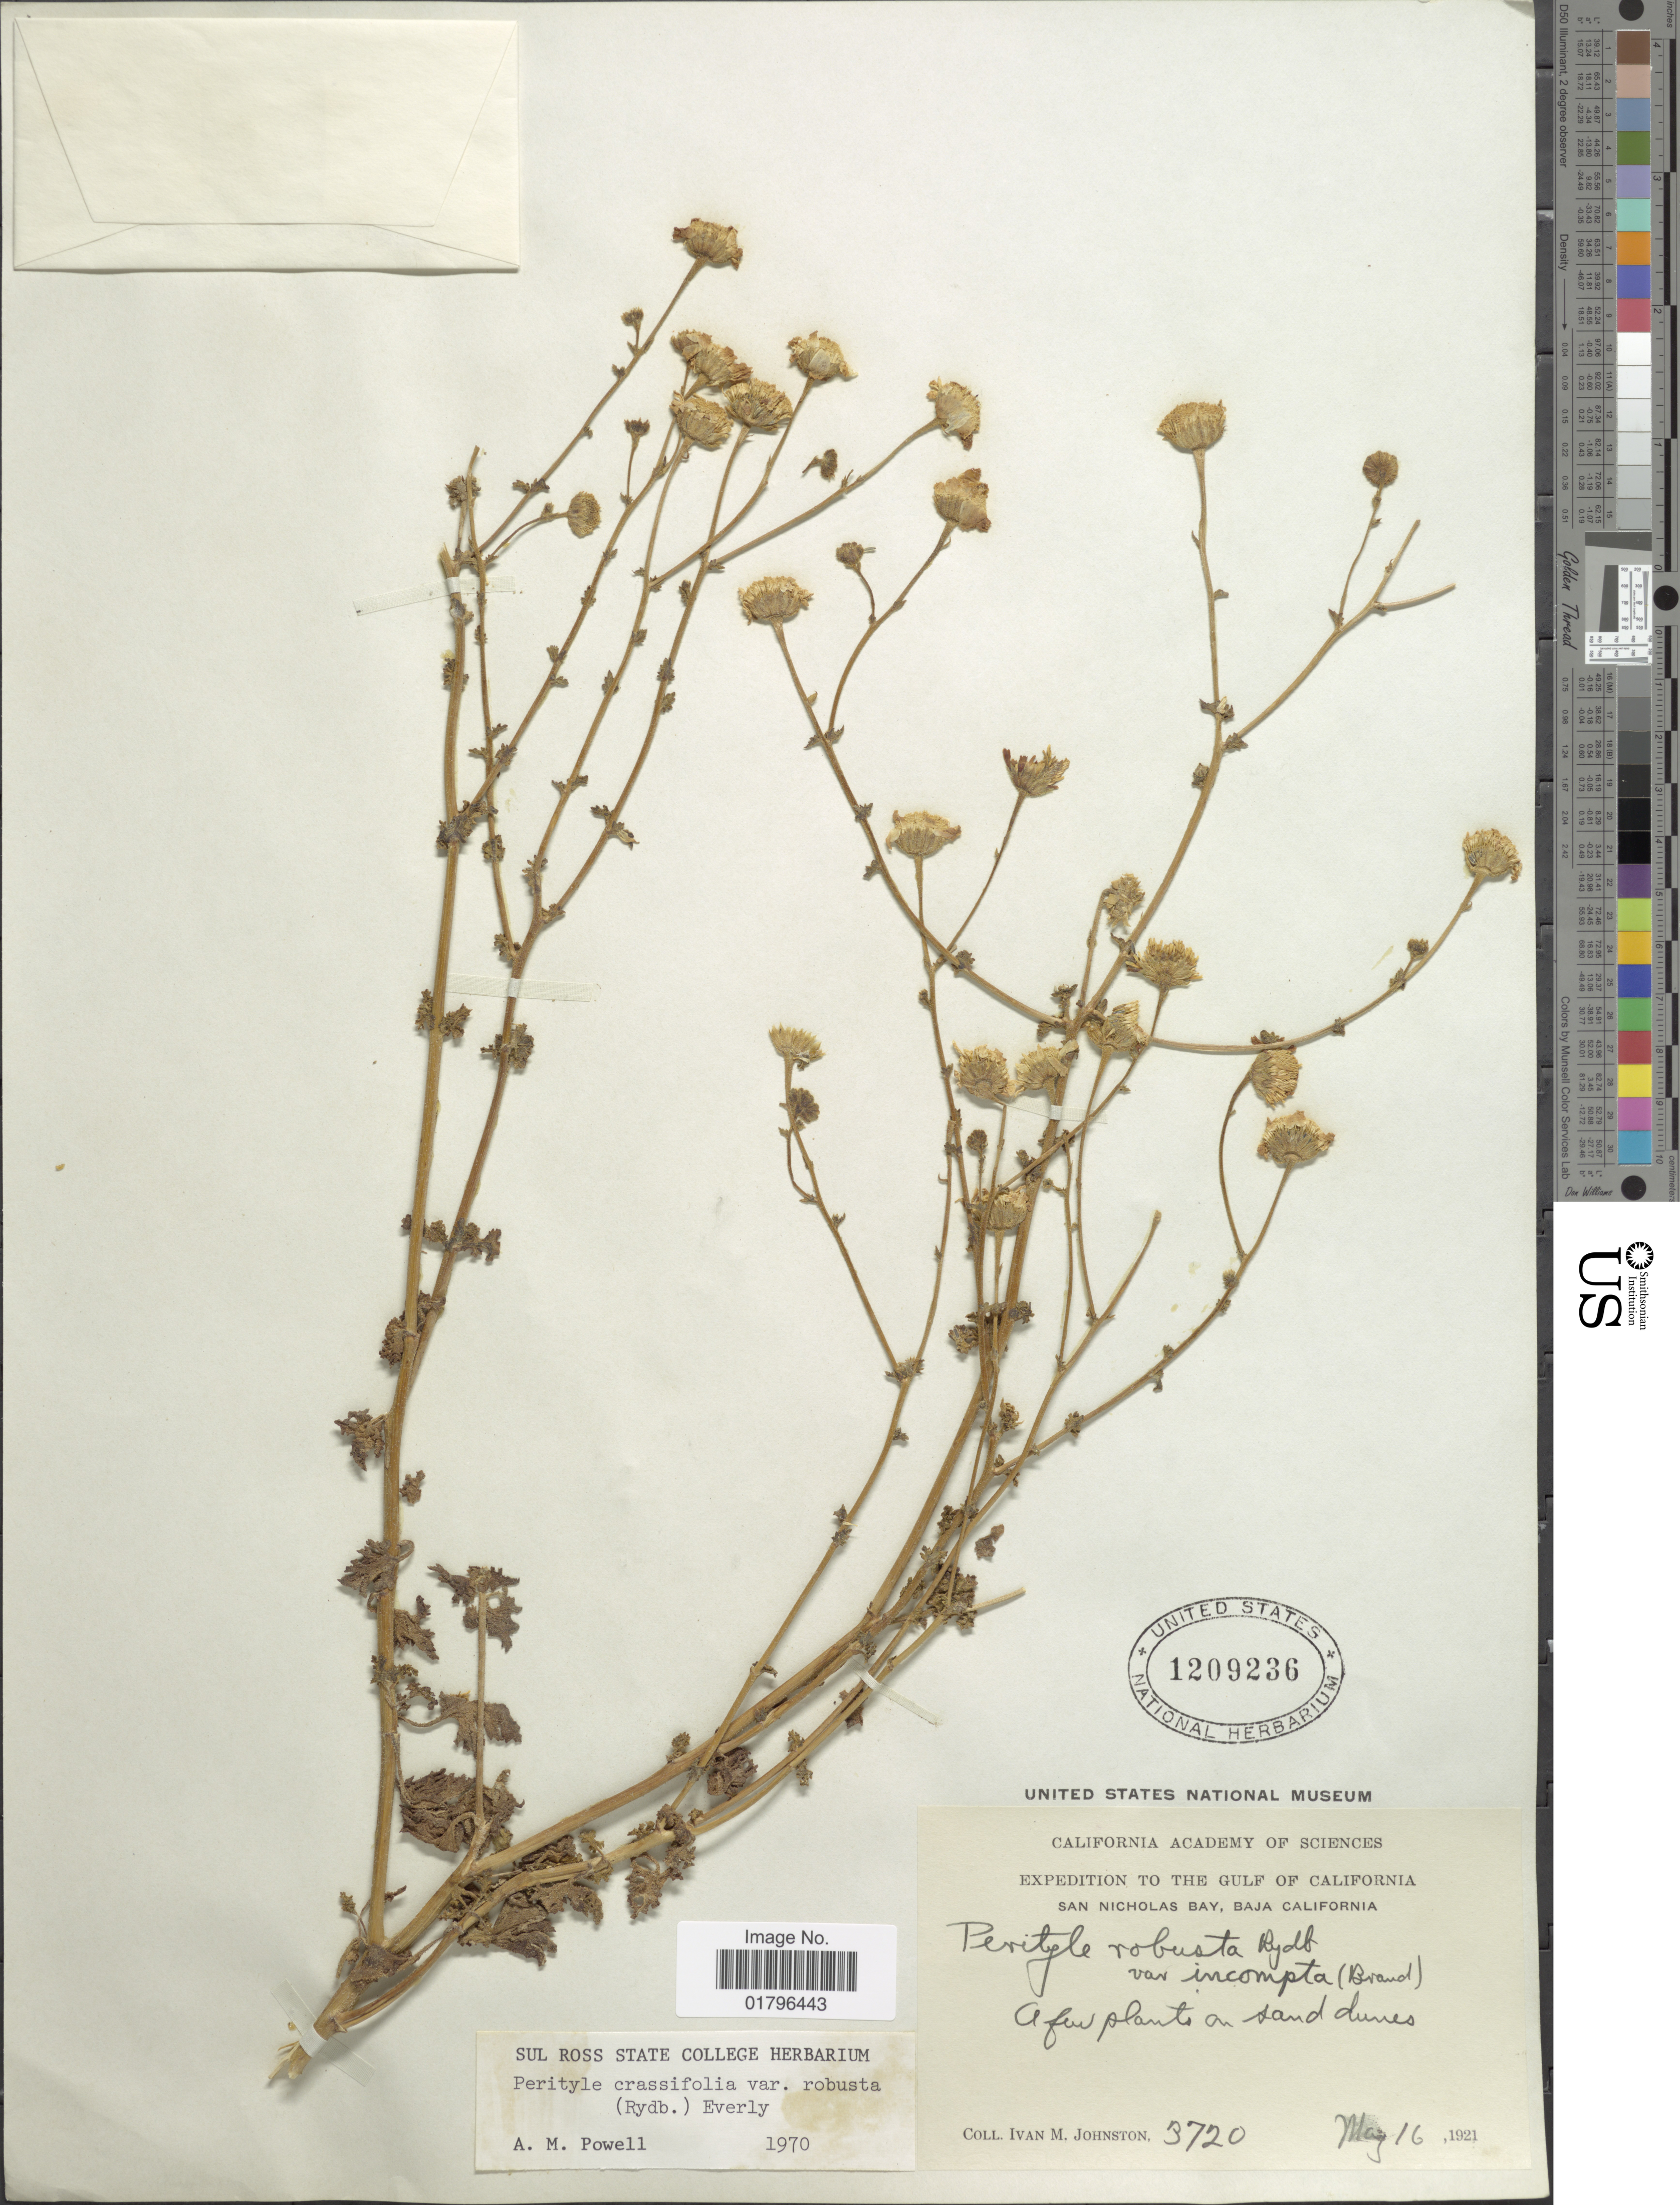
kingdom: Plantae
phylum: Tracheophyta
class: Magnoliopsida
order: Asterales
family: Asteraceae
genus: Perityle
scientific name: Perityle crassifolia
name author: Brandegee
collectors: I.M. Johnston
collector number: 3720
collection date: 1921-05-16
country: Mexico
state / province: Baja California Sur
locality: Gulf of California, San Nicholas Bay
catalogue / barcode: US 1209236